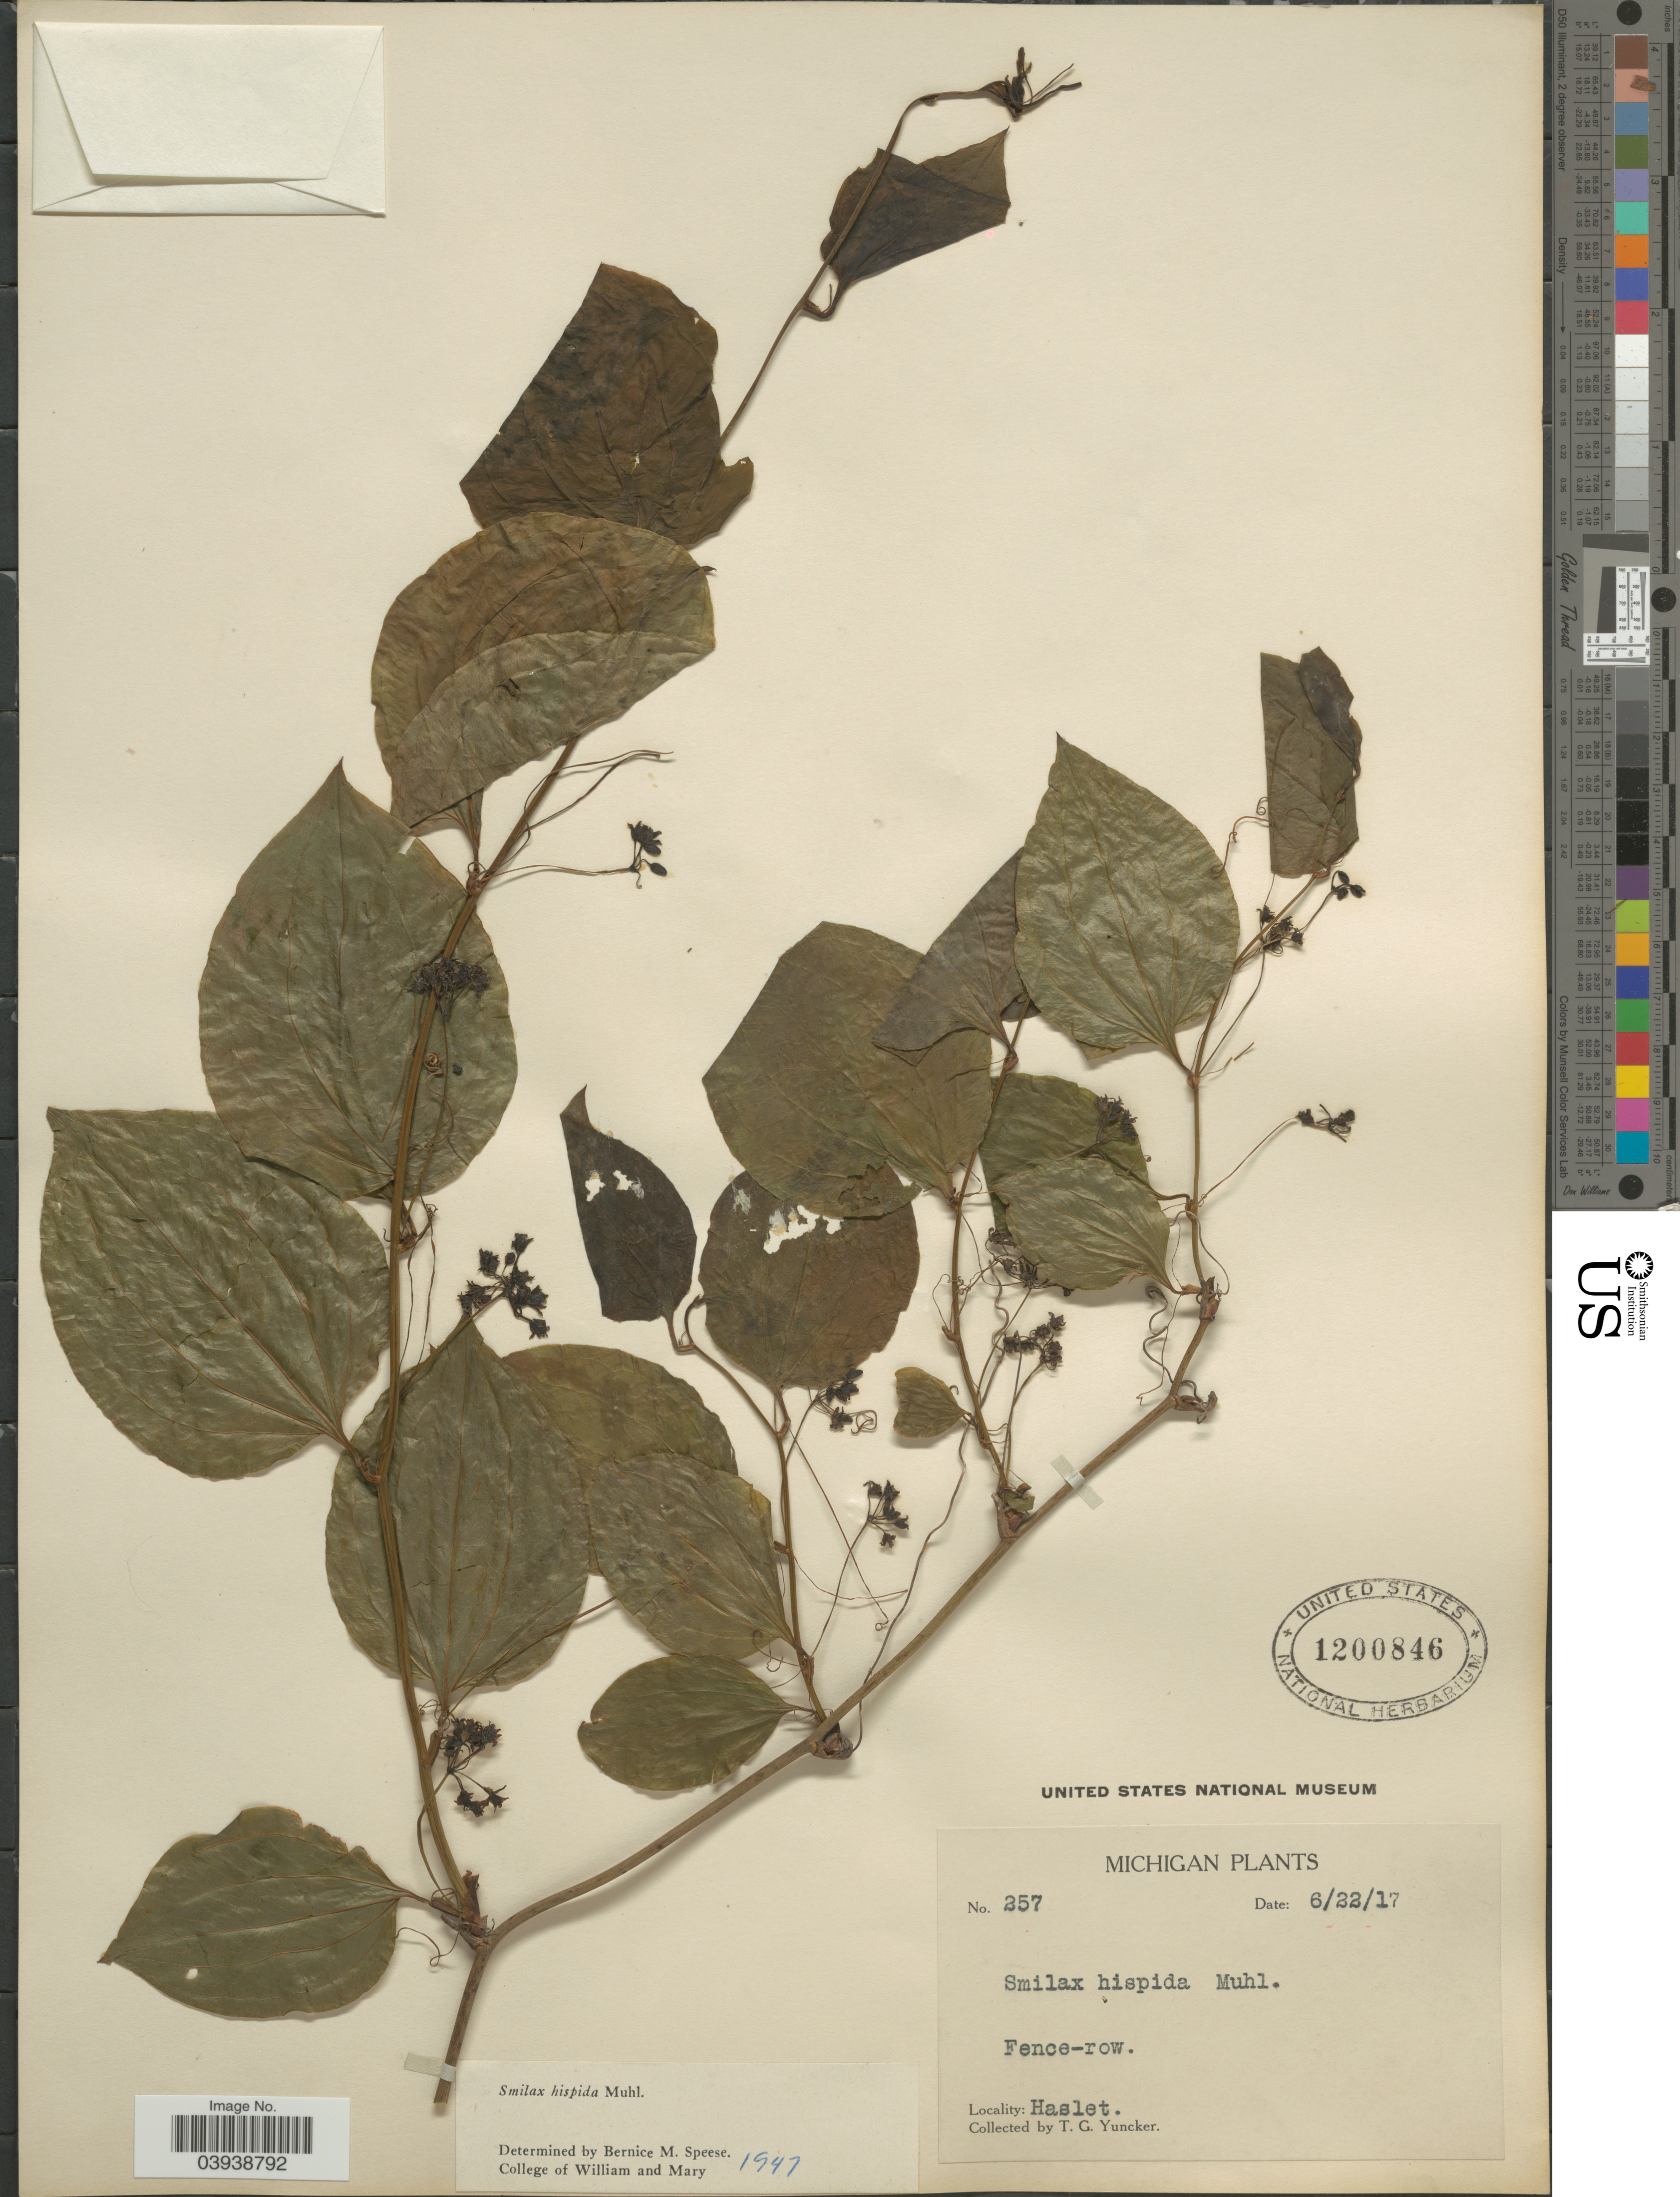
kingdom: Plantae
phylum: Tracheophyta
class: Liliopsida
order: Liliales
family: Smilacaceae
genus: Smilax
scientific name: Smilax hispida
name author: Raf.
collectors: T. G. Yuncker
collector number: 257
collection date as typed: Transcribed d/m/y: 22/6/17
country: United States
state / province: Michigan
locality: Haslet.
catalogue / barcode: US 1200846